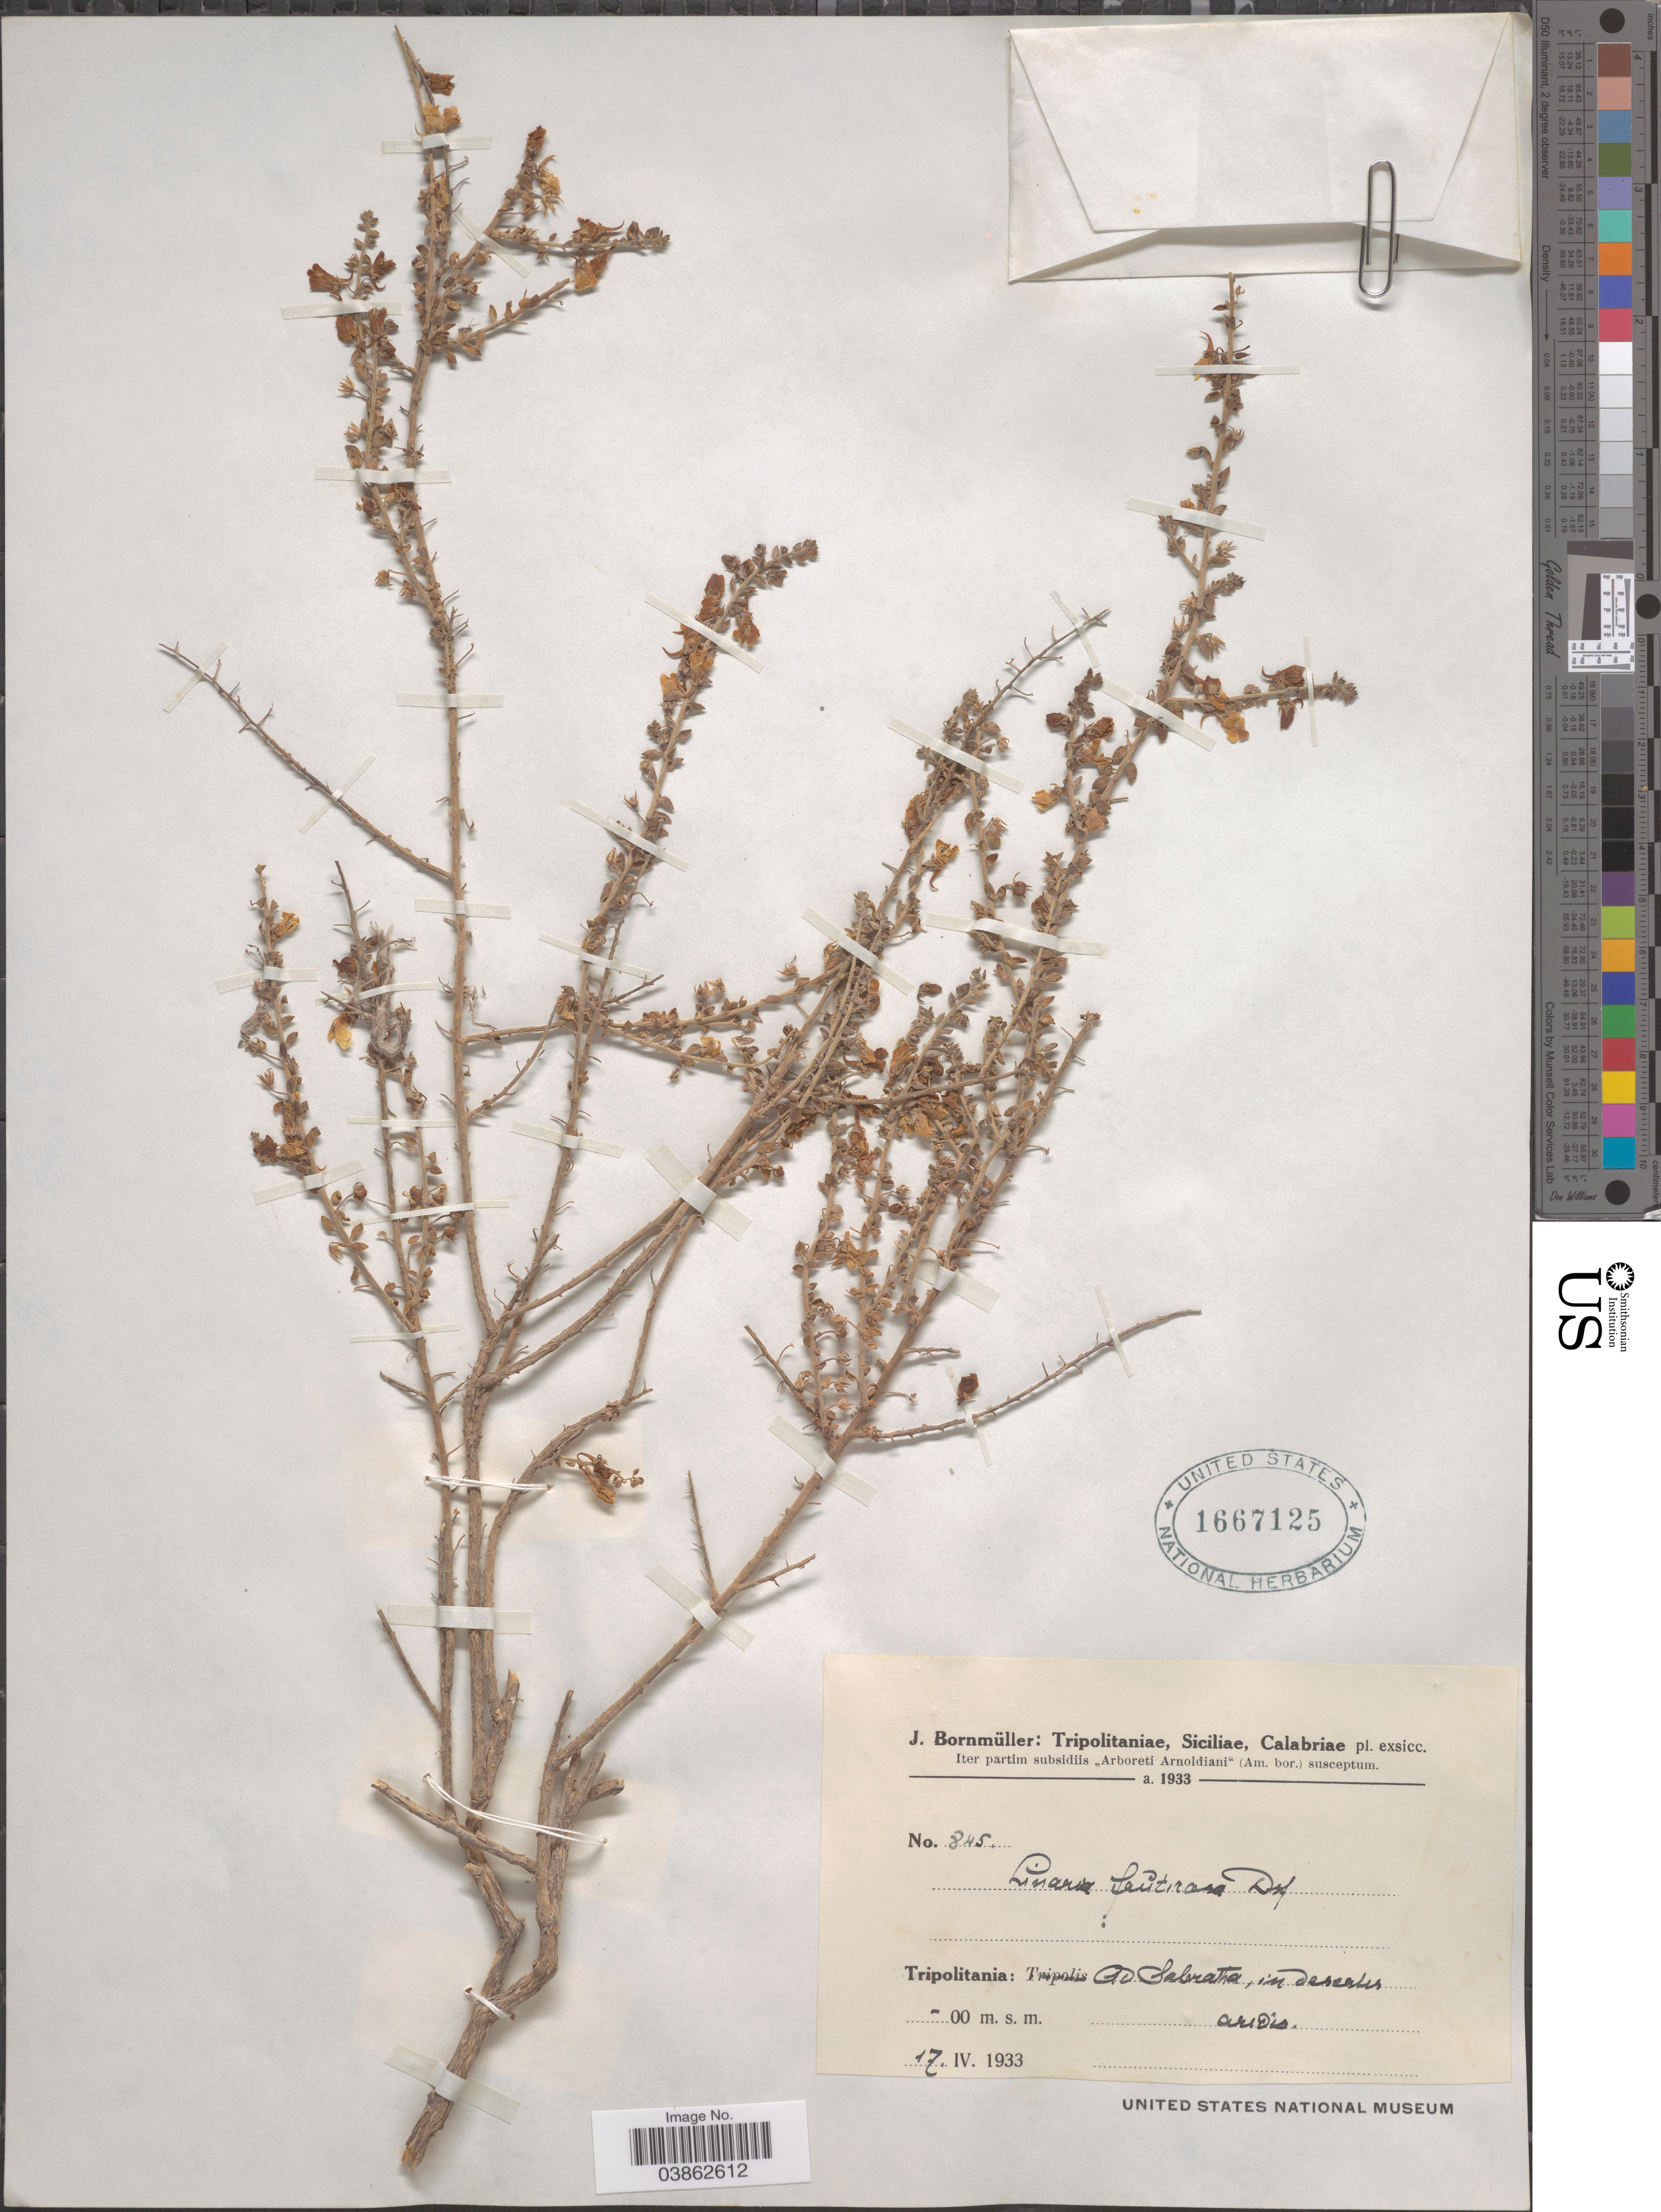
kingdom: Plantae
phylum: Tracheophyta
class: Magnoliopsida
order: Lamiales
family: Plantaginaceae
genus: Elatinoides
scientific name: Elatinoides aegyptiaca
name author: (L.) Wettst.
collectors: A. Bornmüller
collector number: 845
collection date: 1933-04-17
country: Libya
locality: Tripolitania: Ad Sabratia, in desertes aridis.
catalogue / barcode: US 1667125